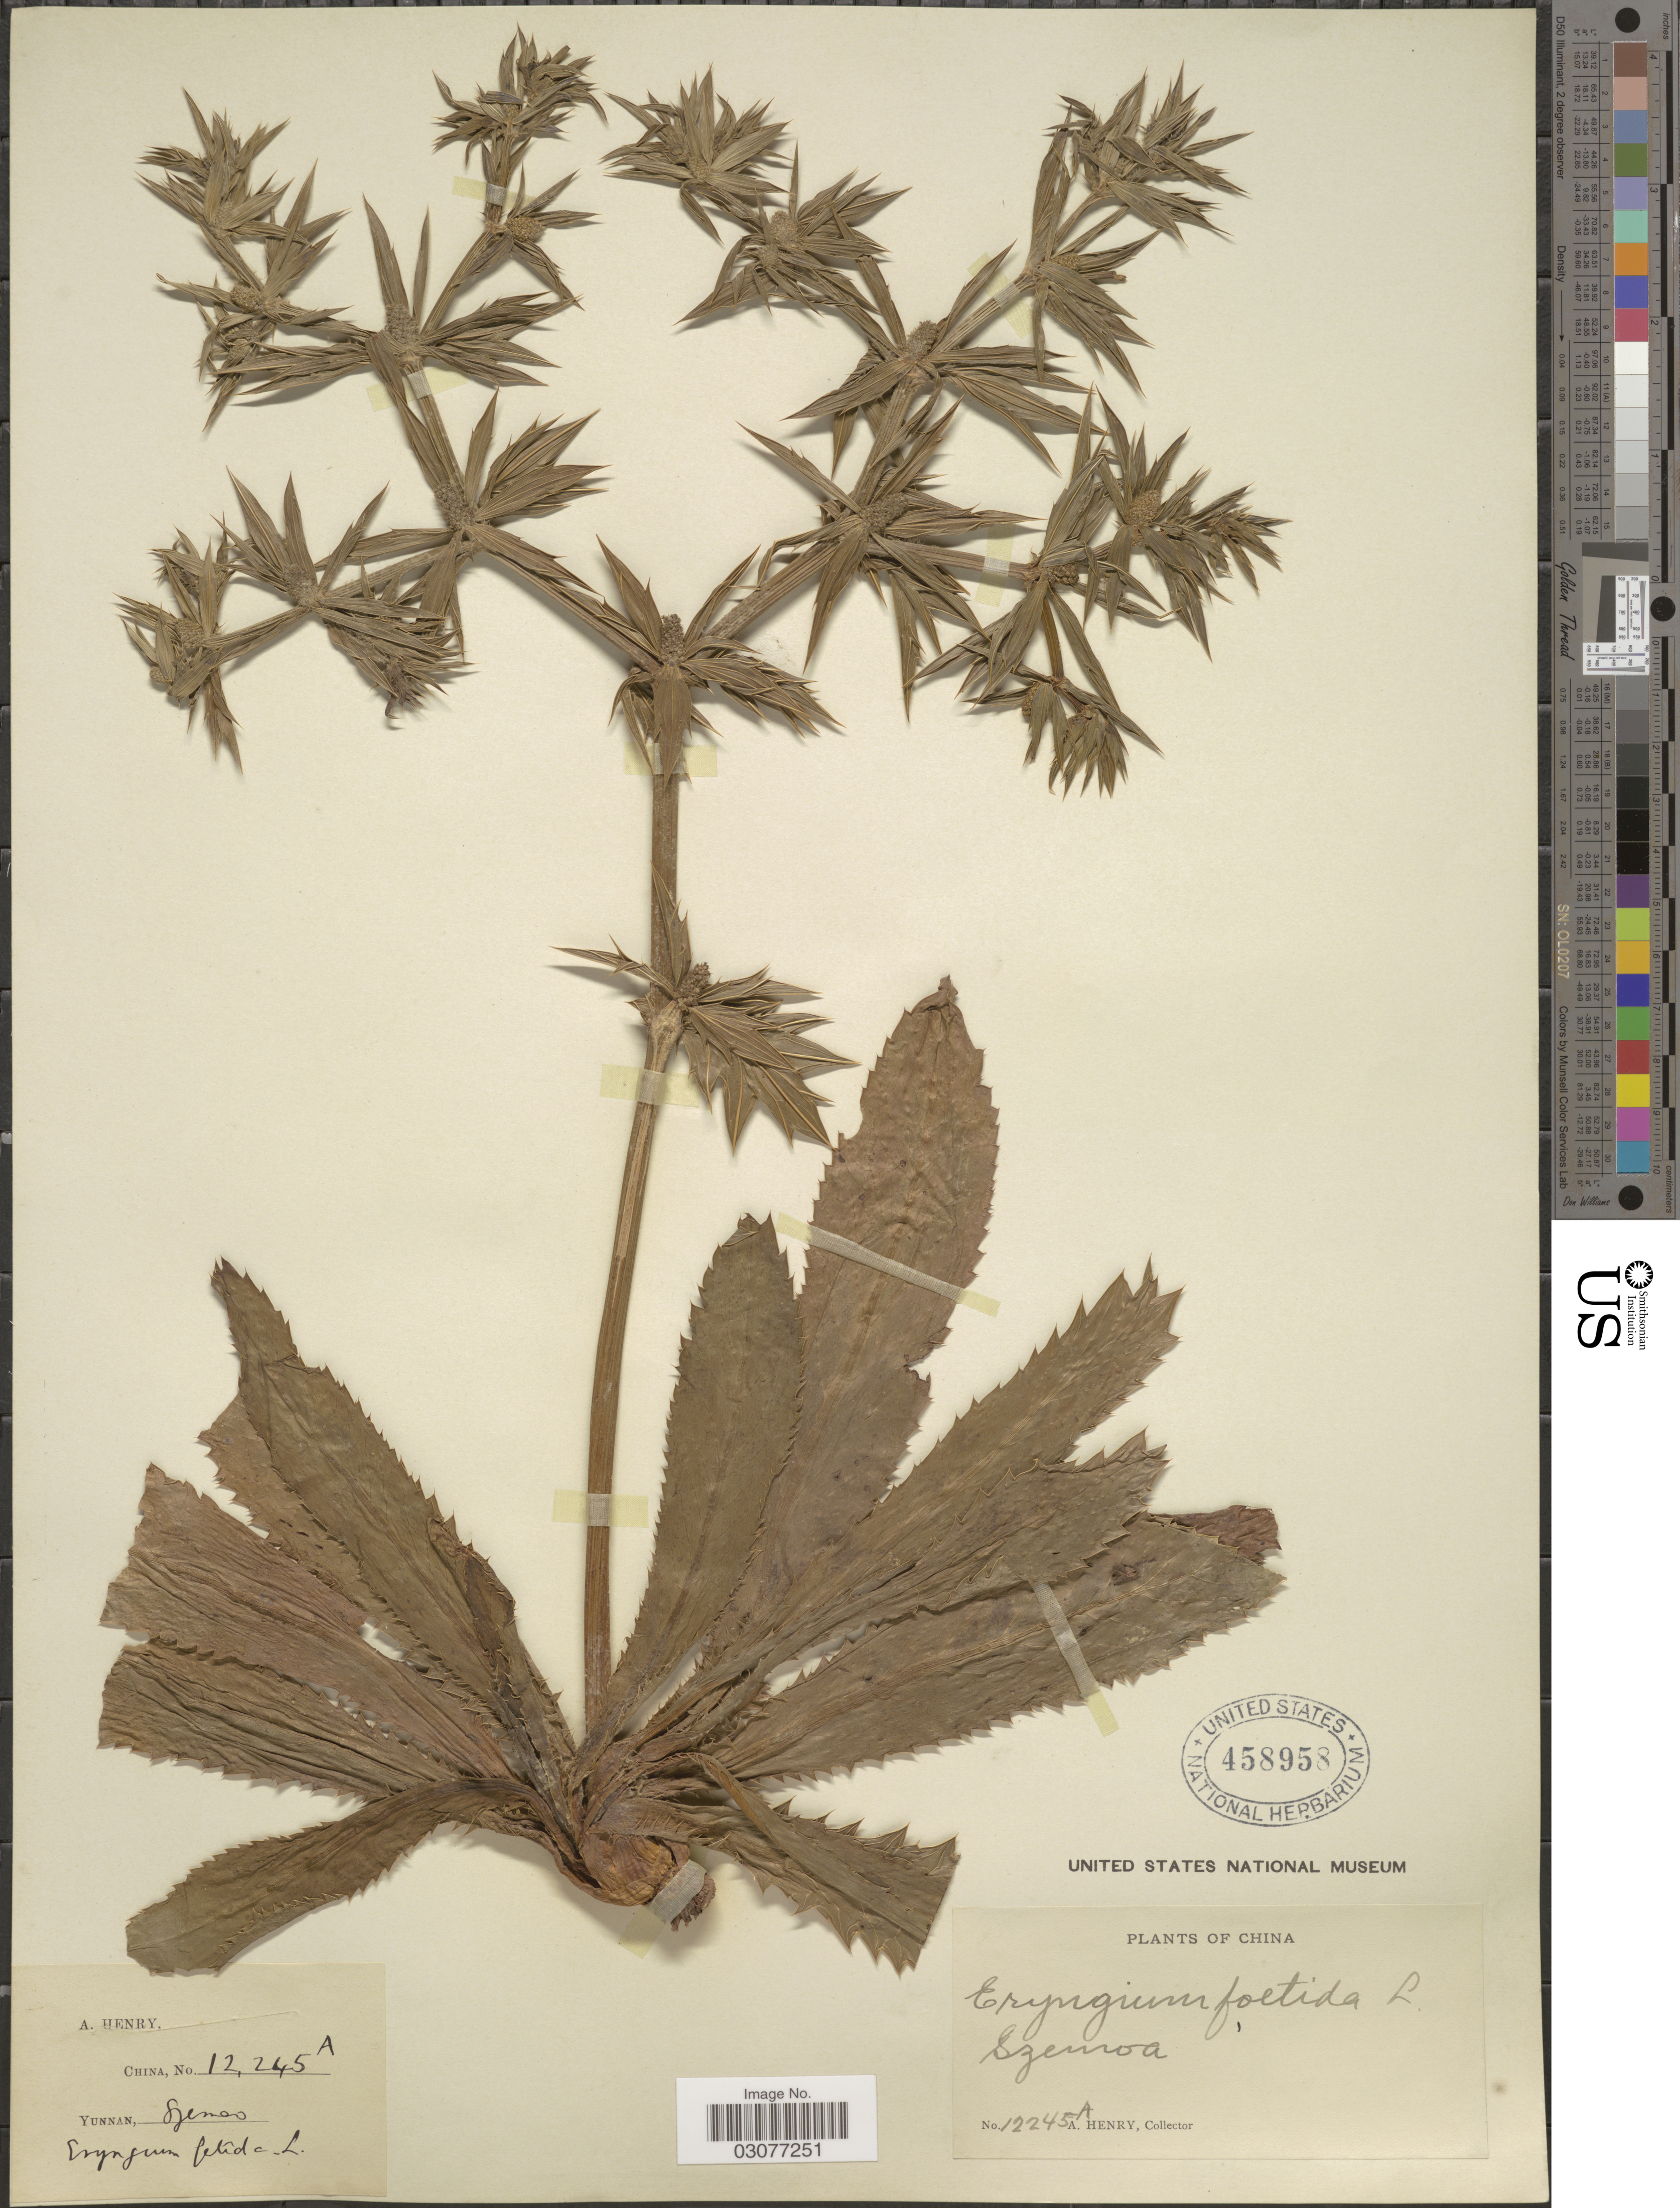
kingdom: Plantae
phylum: Tracheophyta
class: Magnoliopsida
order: Apiales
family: Apiaceae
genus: Eryngium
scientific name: Eryngium foetidum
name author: L.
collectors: A. Henry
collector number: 12245 A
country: China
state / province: Yunnan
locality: Szemao.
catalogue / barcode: US 458958